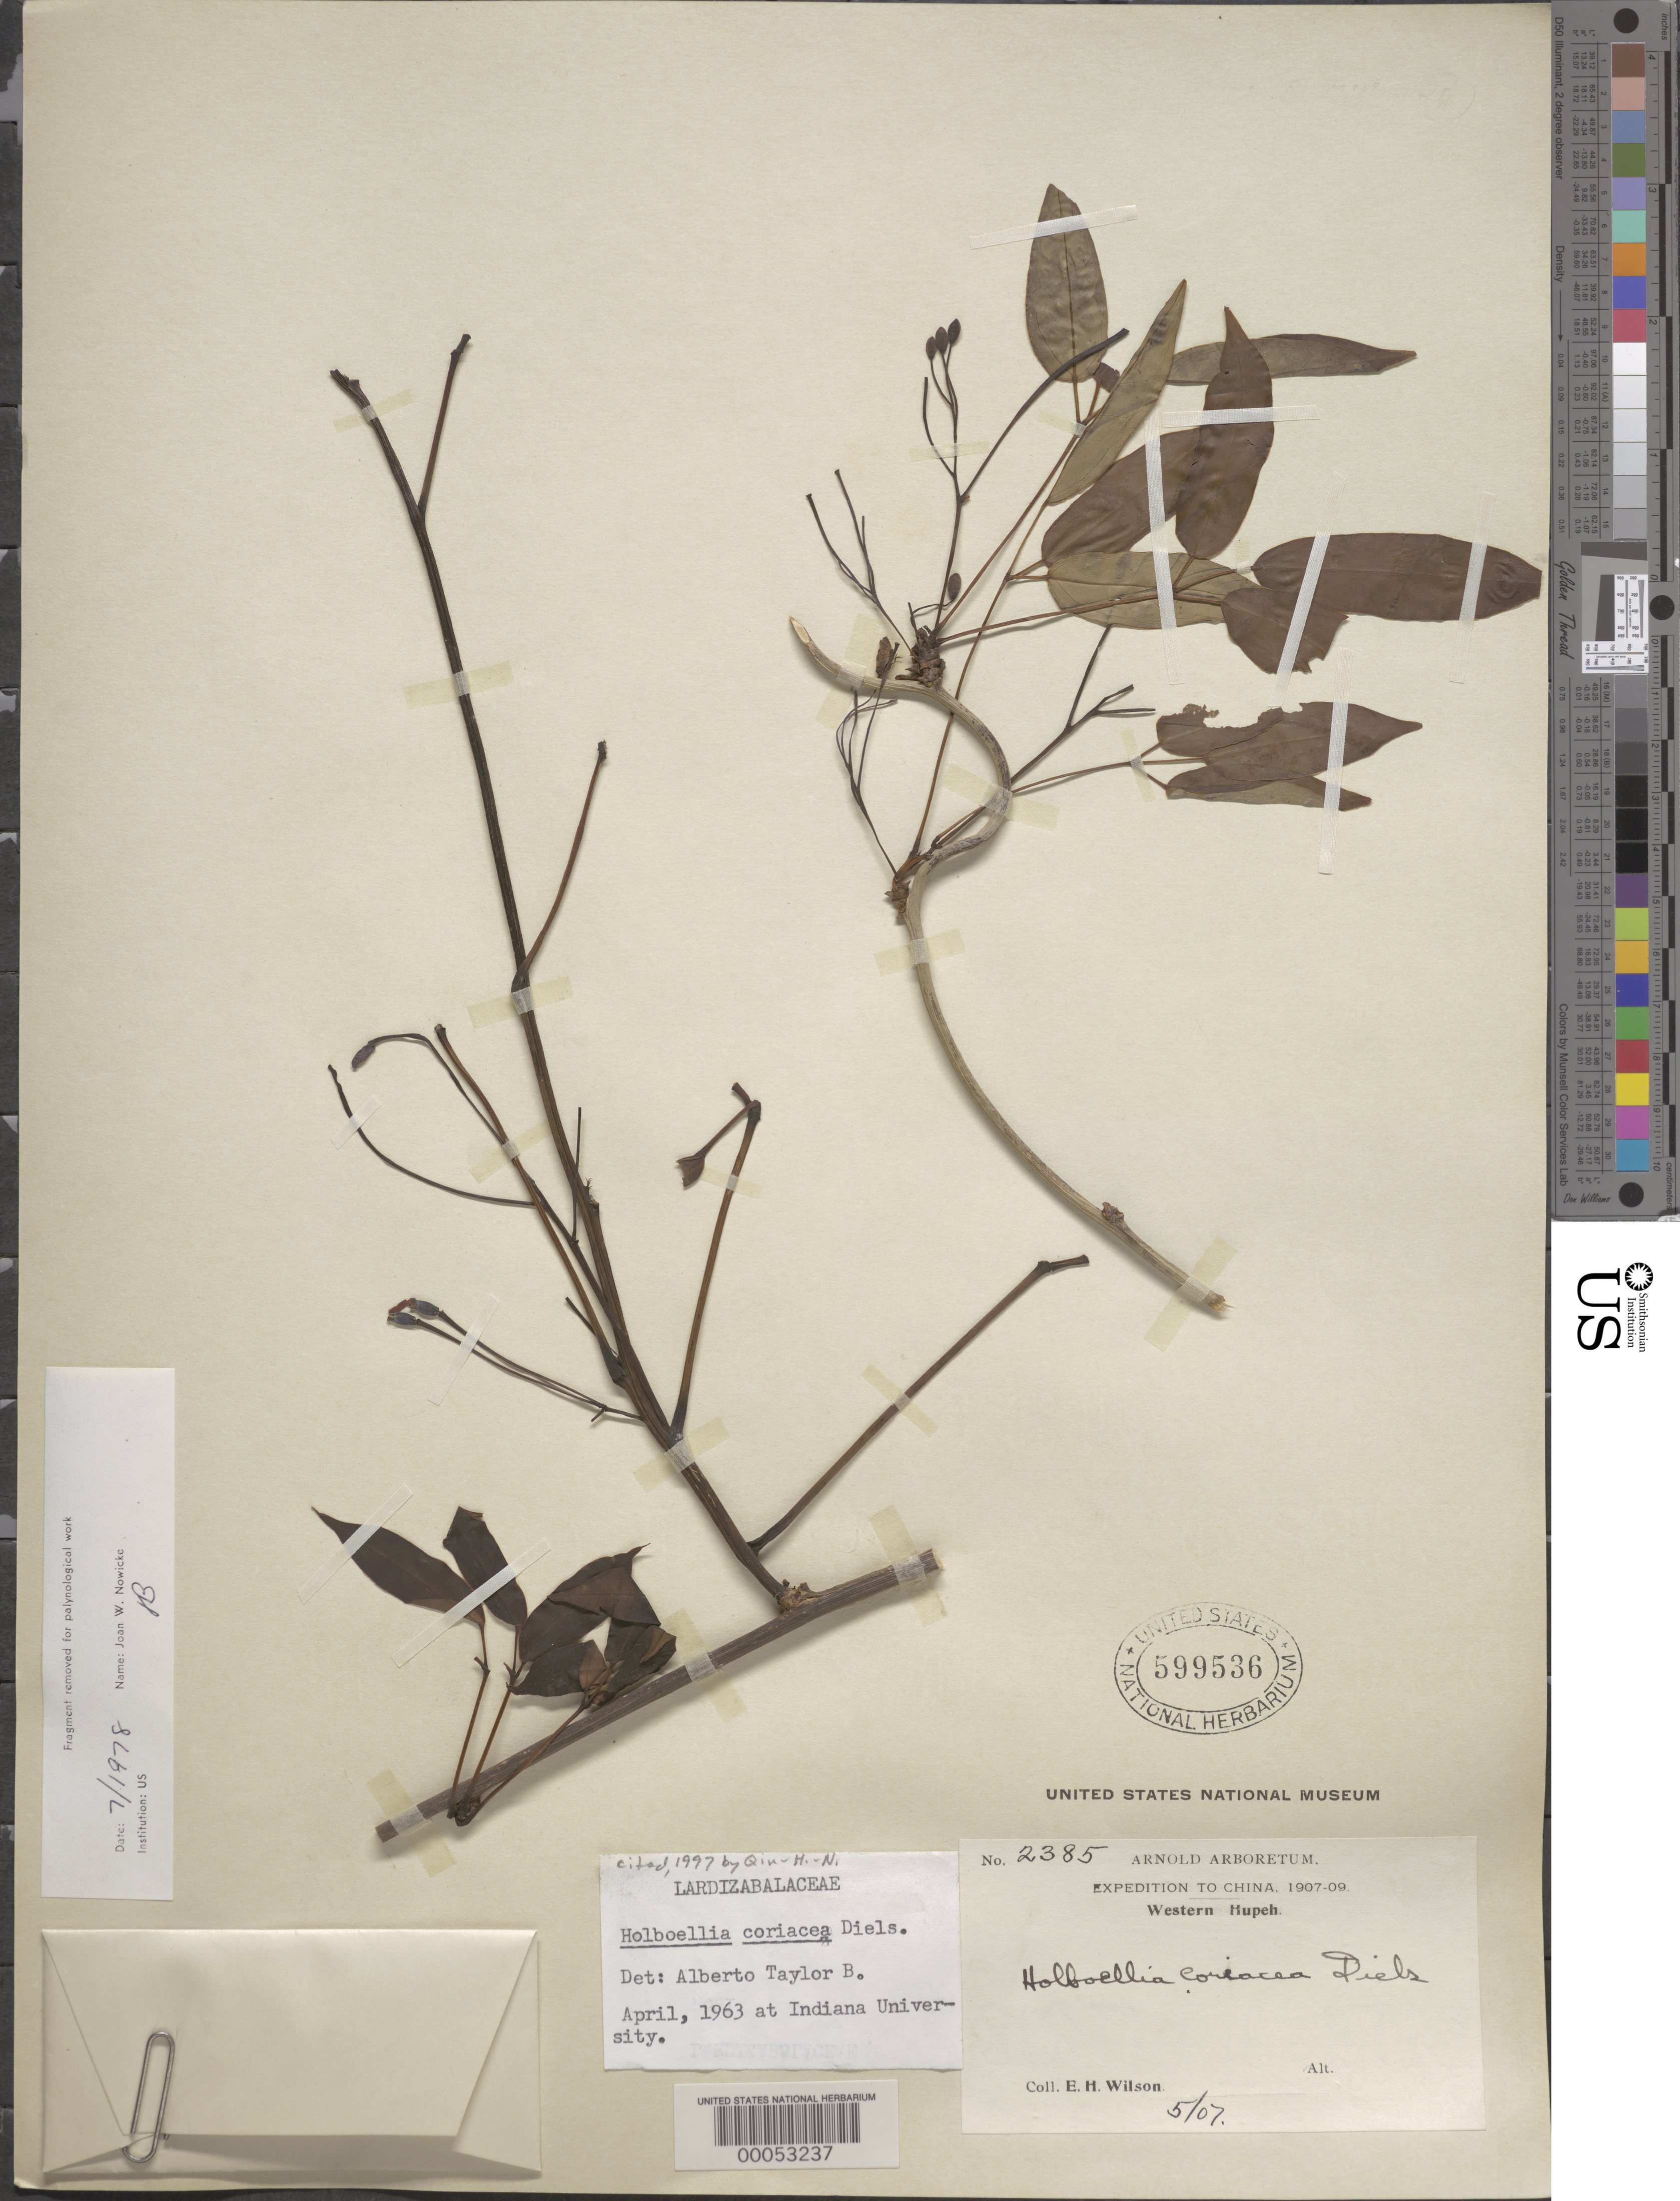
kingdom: Plantae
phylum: Tracheophyta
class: Magnoliopsida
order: Ranunculales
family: Lardizabalaceae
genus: Stauntonia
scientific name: Stauntonia coriacea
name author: (Diels) Christenh.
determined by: Strong, Mark T., (BOT), Smithsonian Institution - National Museum of Natural History (UNITED STATES)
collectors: E. H. Wilson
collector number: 2385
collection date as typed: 05 Jul 1907 to -- -- 1909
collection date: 1907-07-05/1909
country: China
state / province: Hubei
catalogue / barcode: US 599536